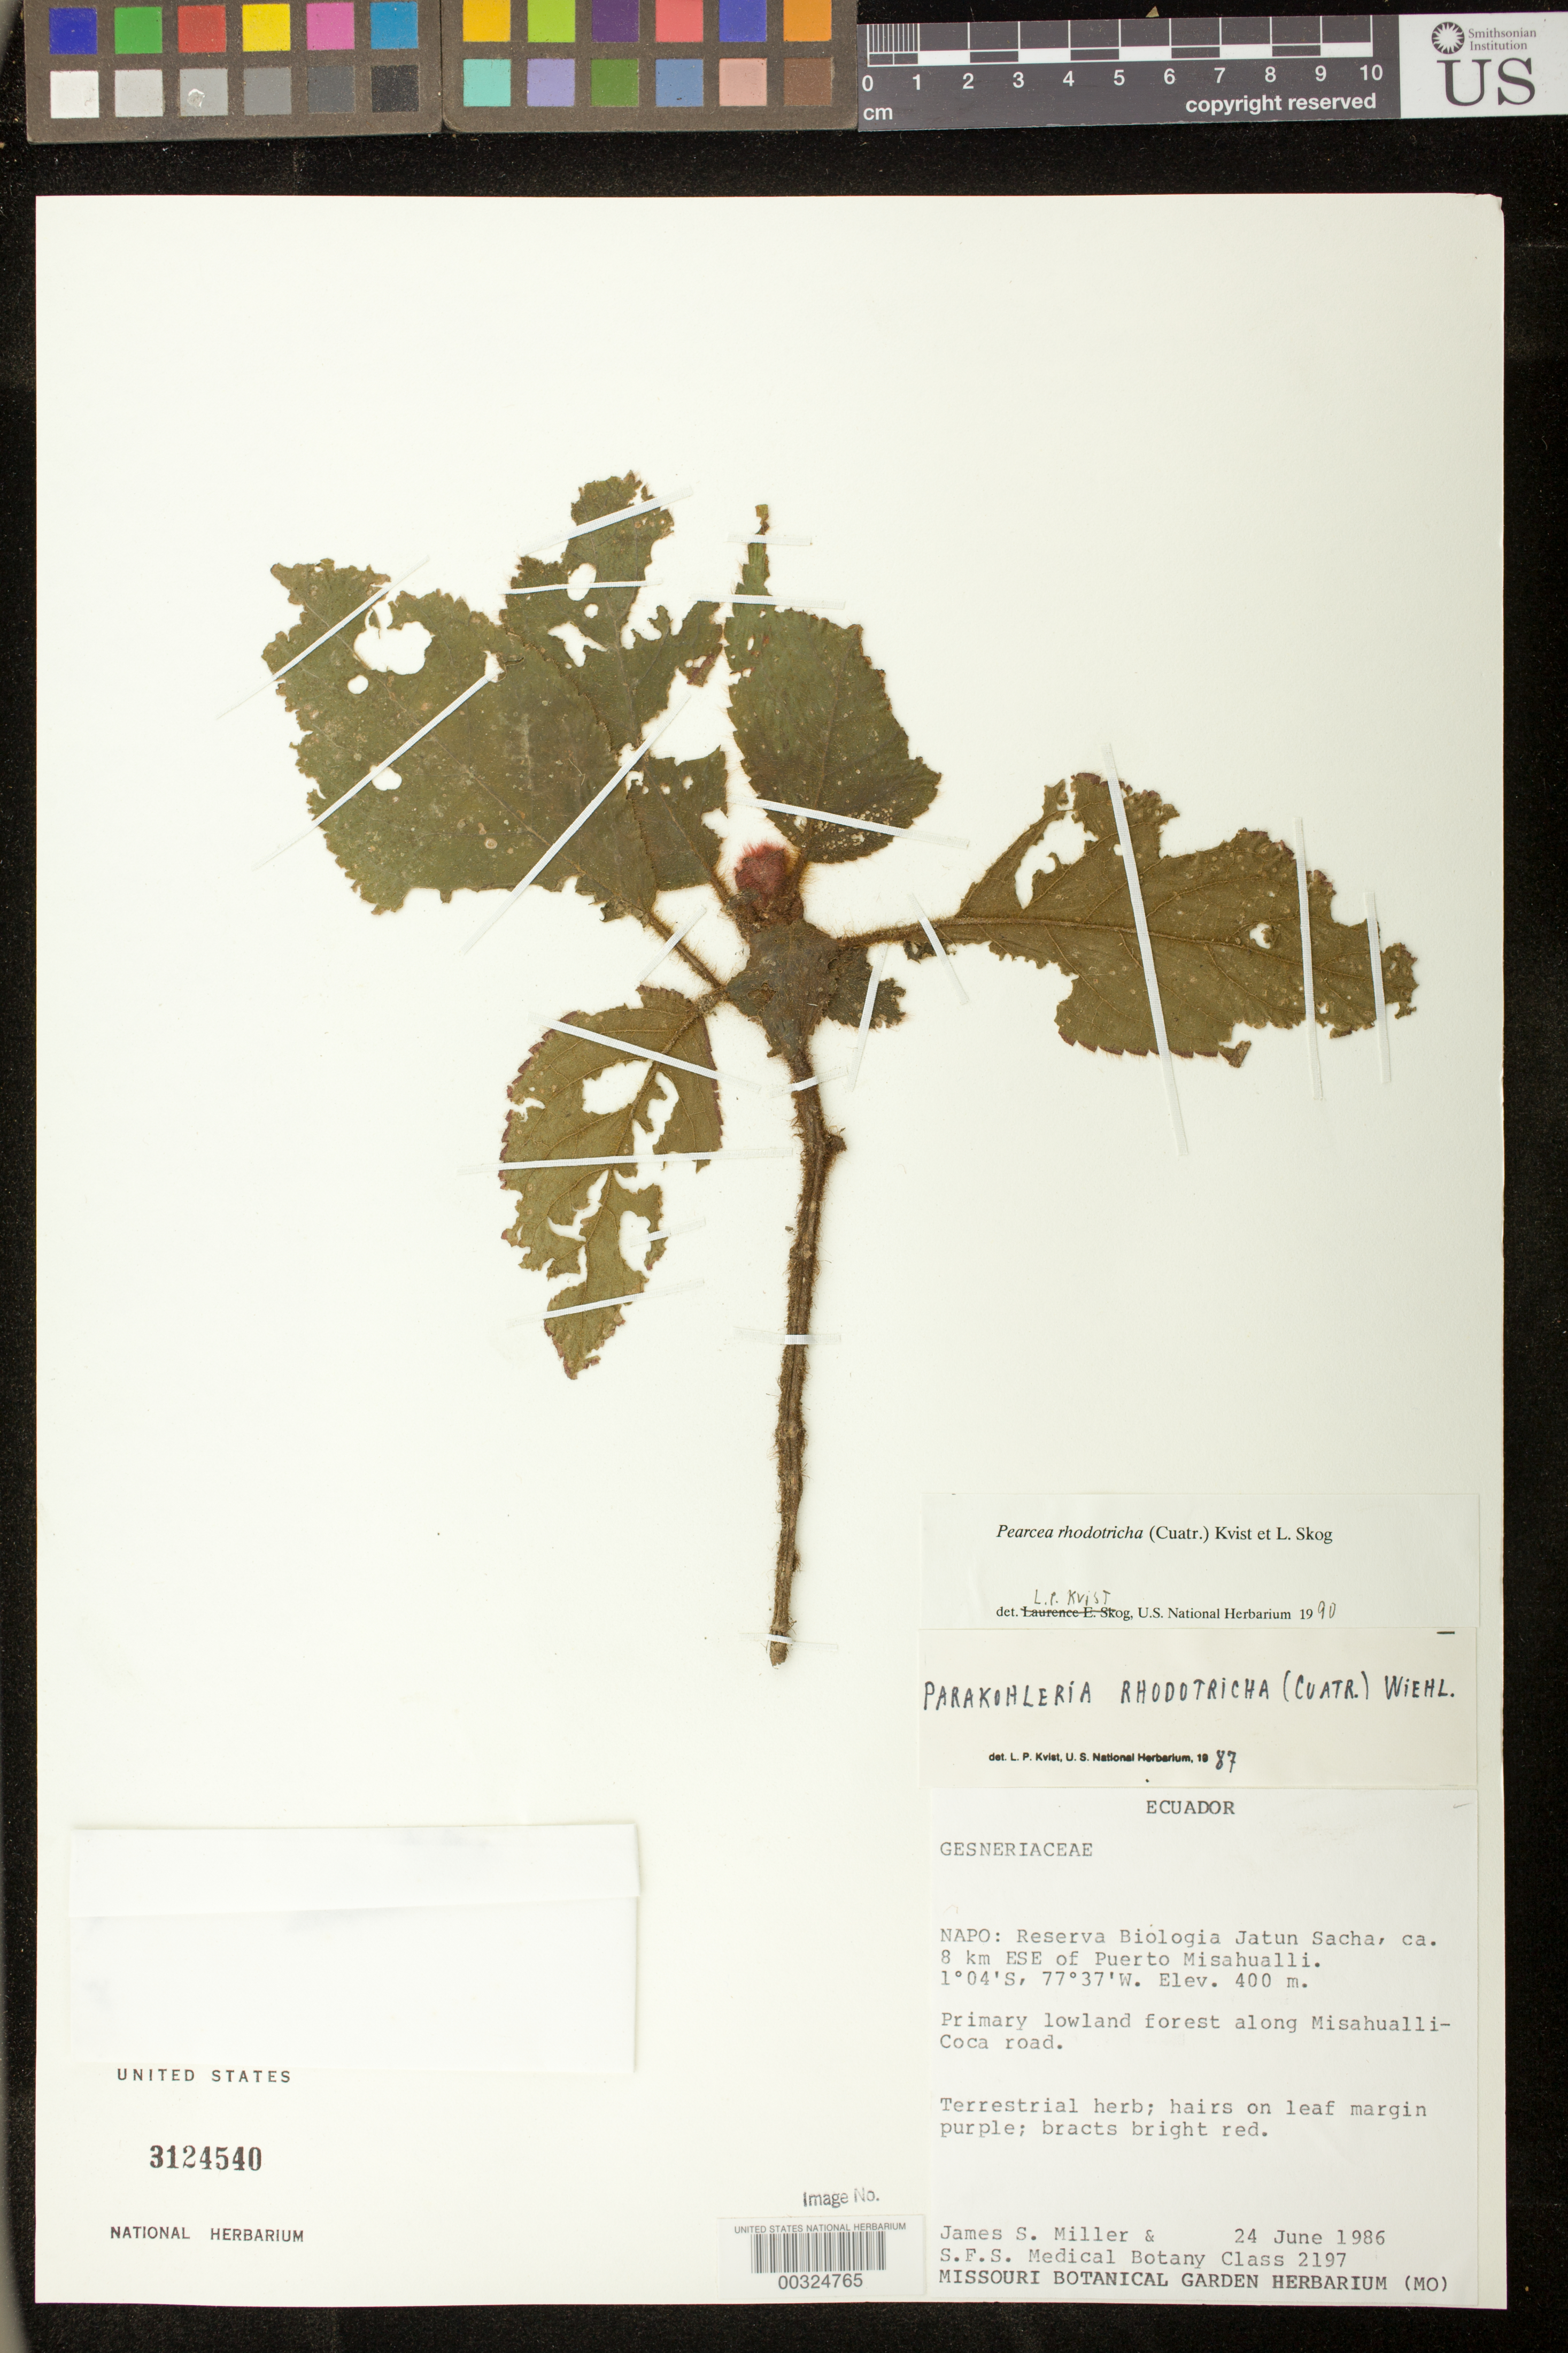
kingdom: Plantae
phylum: Tracheophyta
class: Magnoliopsida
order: Lamiales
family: Gesneriaceae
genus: Pearcea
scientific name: Pearcea rhodotricha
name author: (Cuatrec.) L.P. Kvist & L.E. Skog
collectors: J. S. Miller & S.F.S. Medical Botany Class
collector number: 2197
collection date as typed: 24 Jun 1986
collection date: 1986-06-24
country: Ecuador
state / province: Napo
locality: Reserva Biologia Jatun Sacha, ca 8 km ESE of Puerto Misahualli, along Misahualli - Coca road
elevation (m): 400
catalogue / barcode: US 3124540